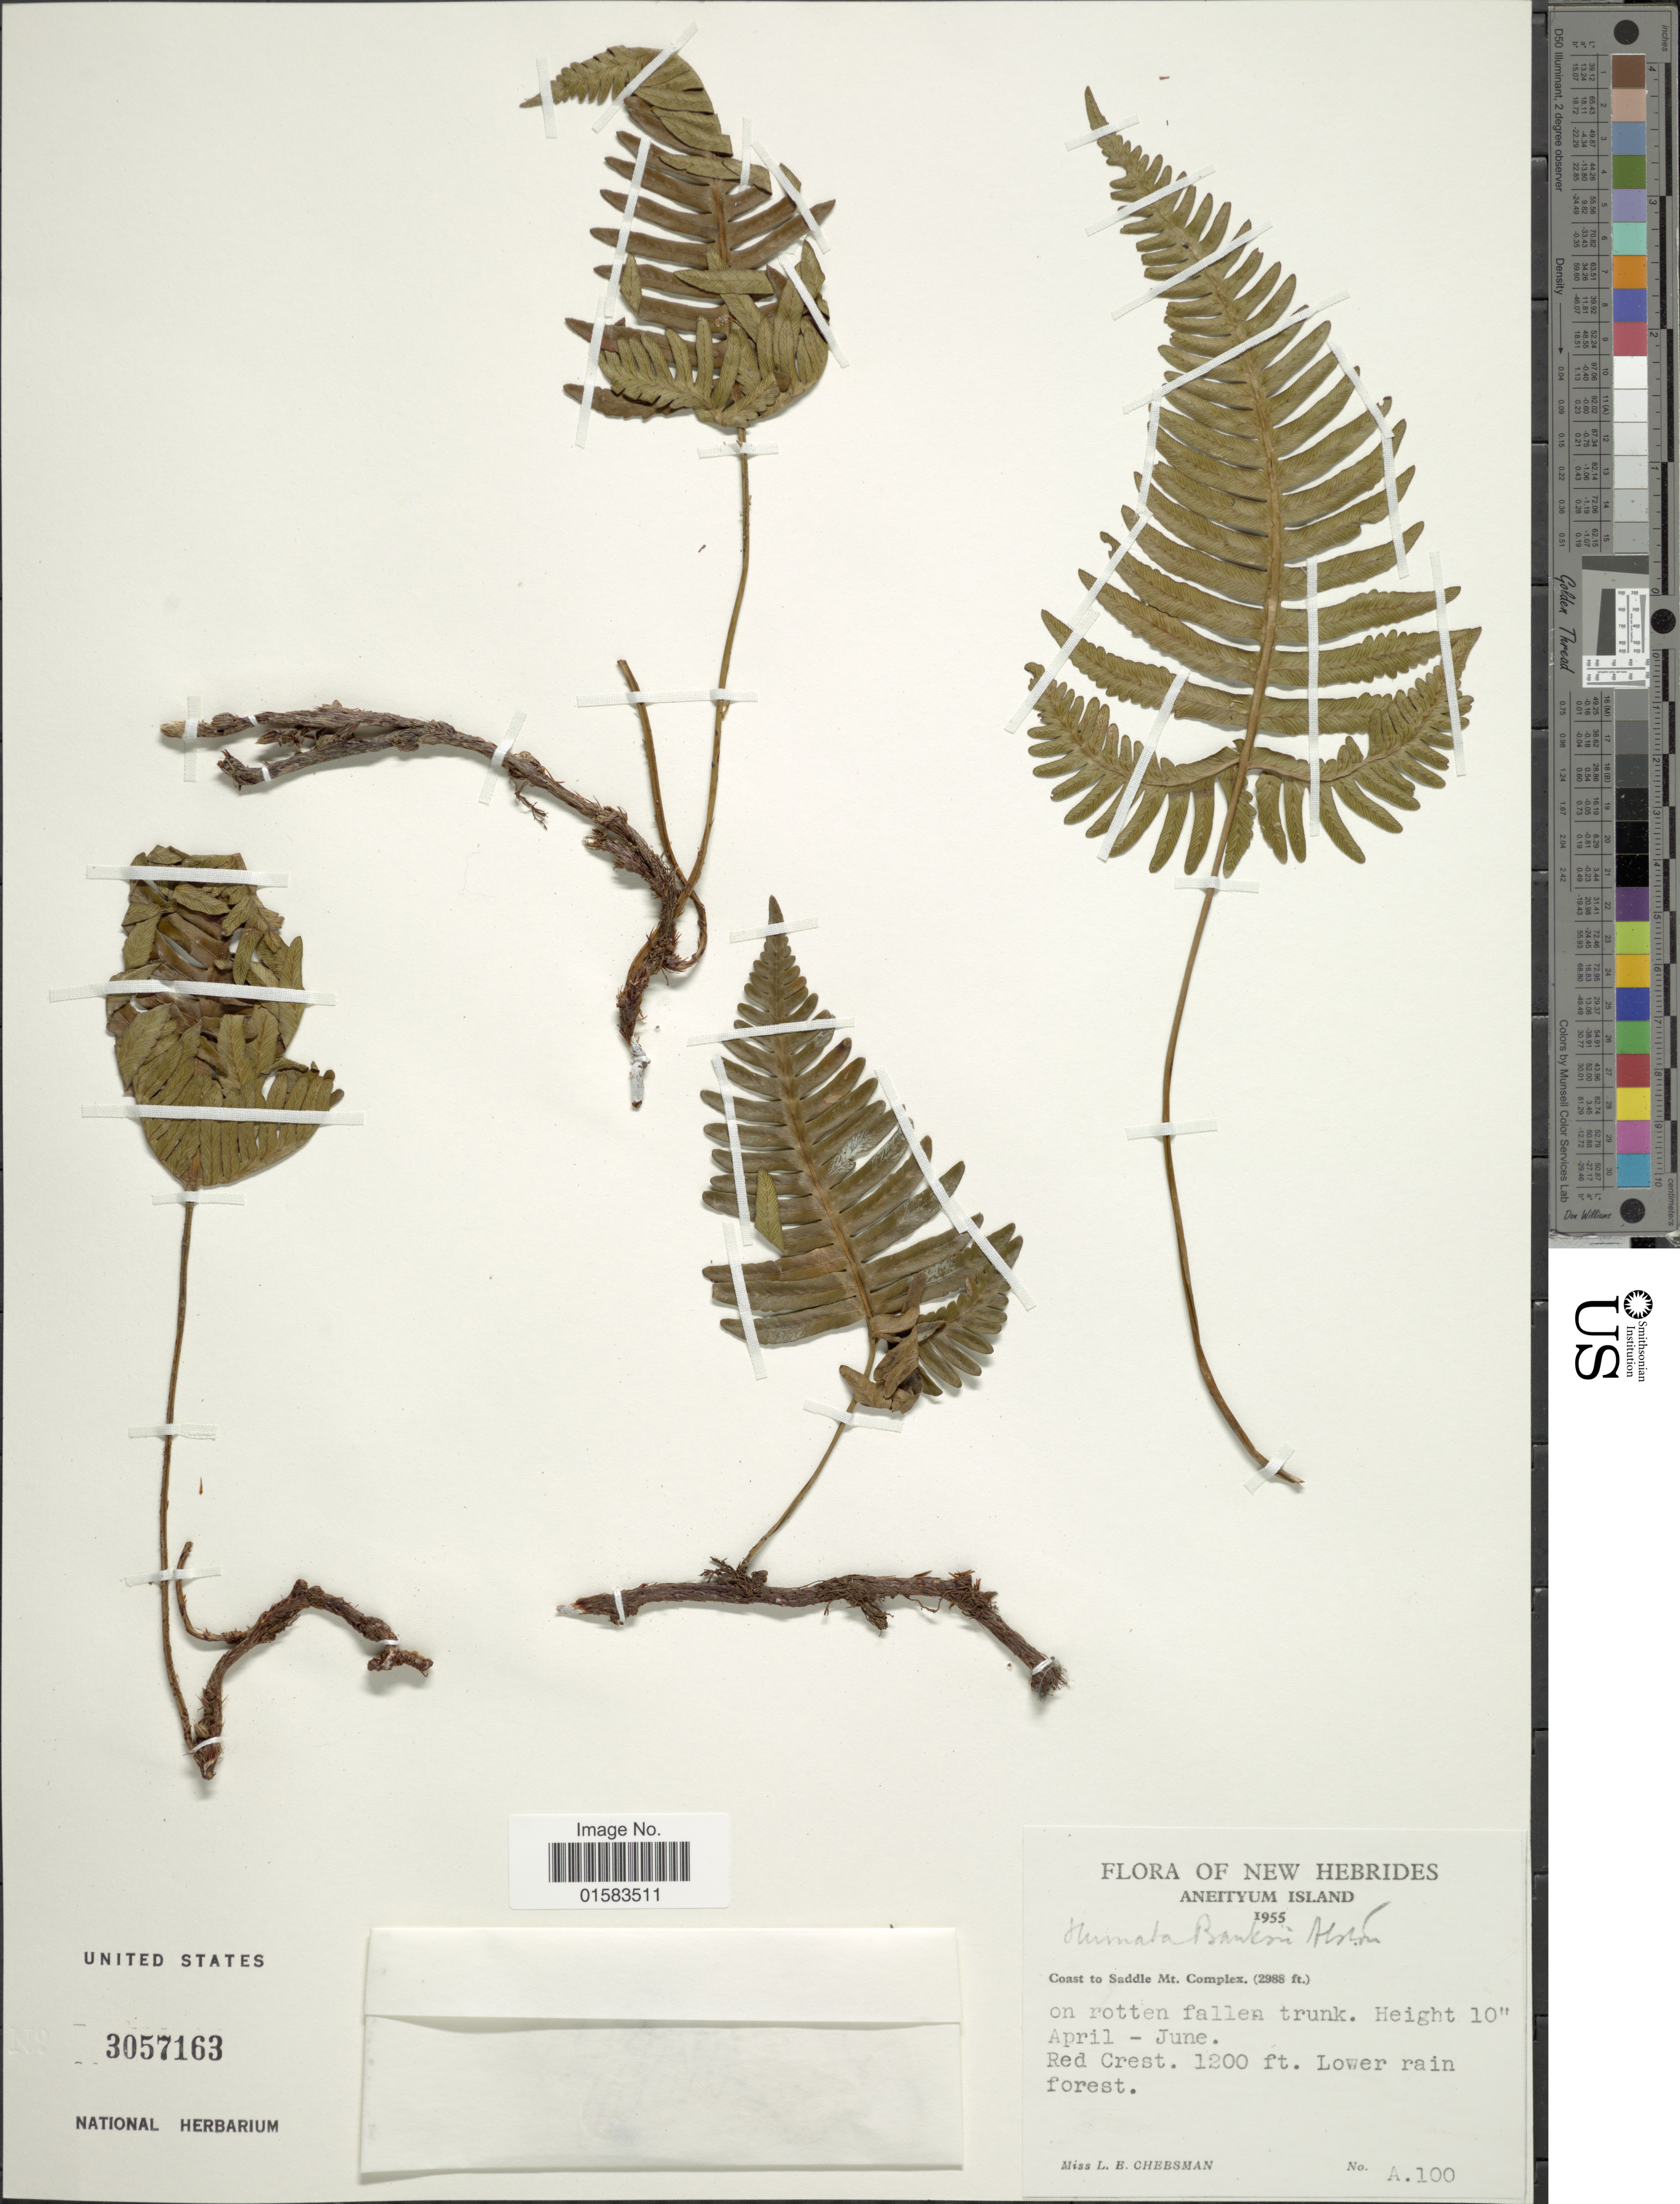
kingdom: Plantae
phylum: Tracheophyta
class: Polypodiopsida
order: Polypodiales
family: Davalliaceae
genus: Davallia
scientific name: Davallia pectinata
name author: Sm.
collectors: L. E. Cheesman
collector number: A100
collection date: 1955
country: Vanuatu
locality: Aneityum Island, on rotten fallen trunk, Red Crest, The New Herbrides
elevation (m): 366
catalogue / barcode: US 3057163